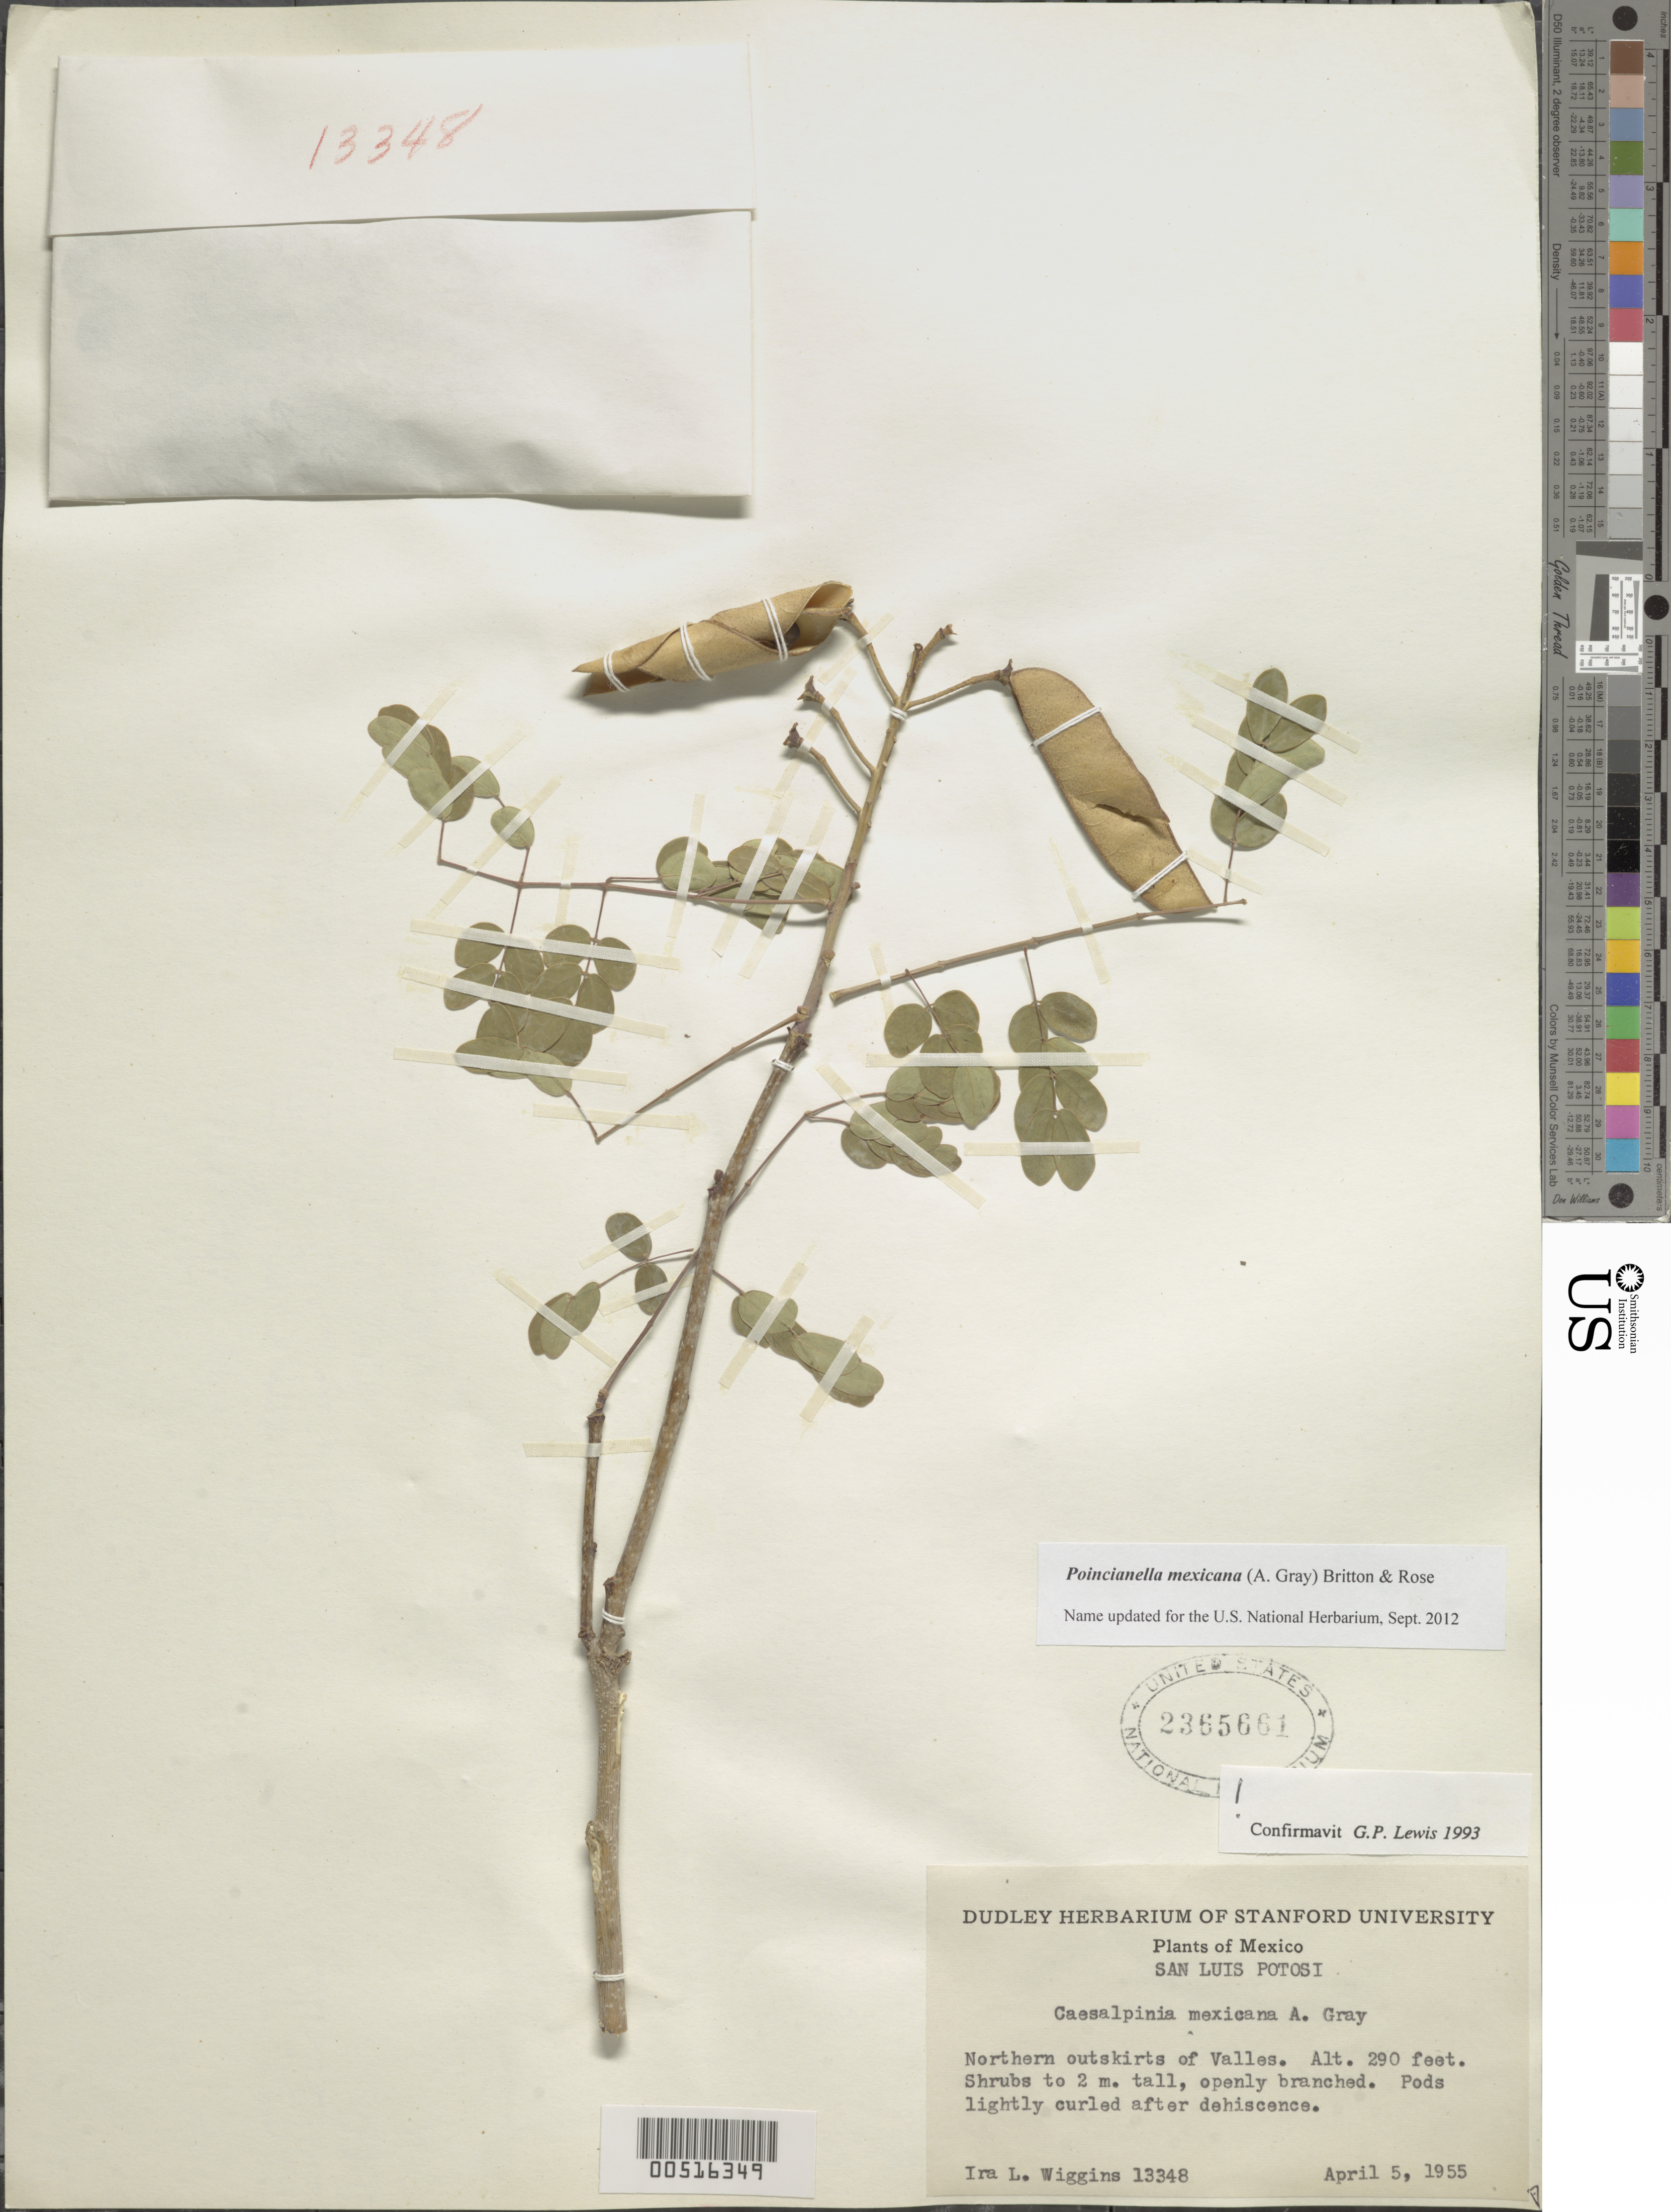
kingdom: Plantae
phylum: Tracheophyta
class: Magnoliopsida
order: Fabales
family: Fabaceae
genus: Erythrostemon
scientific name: Erythrostemon mexicanus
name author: (Rose) Gagnon & G.P. Lewis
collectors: I. L. Wiggins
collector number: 13348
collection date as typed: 05 Apr 1955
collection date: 1955-04-05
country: Mexico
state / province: San Luis Potosí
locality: Valles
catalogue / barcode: US 2365661